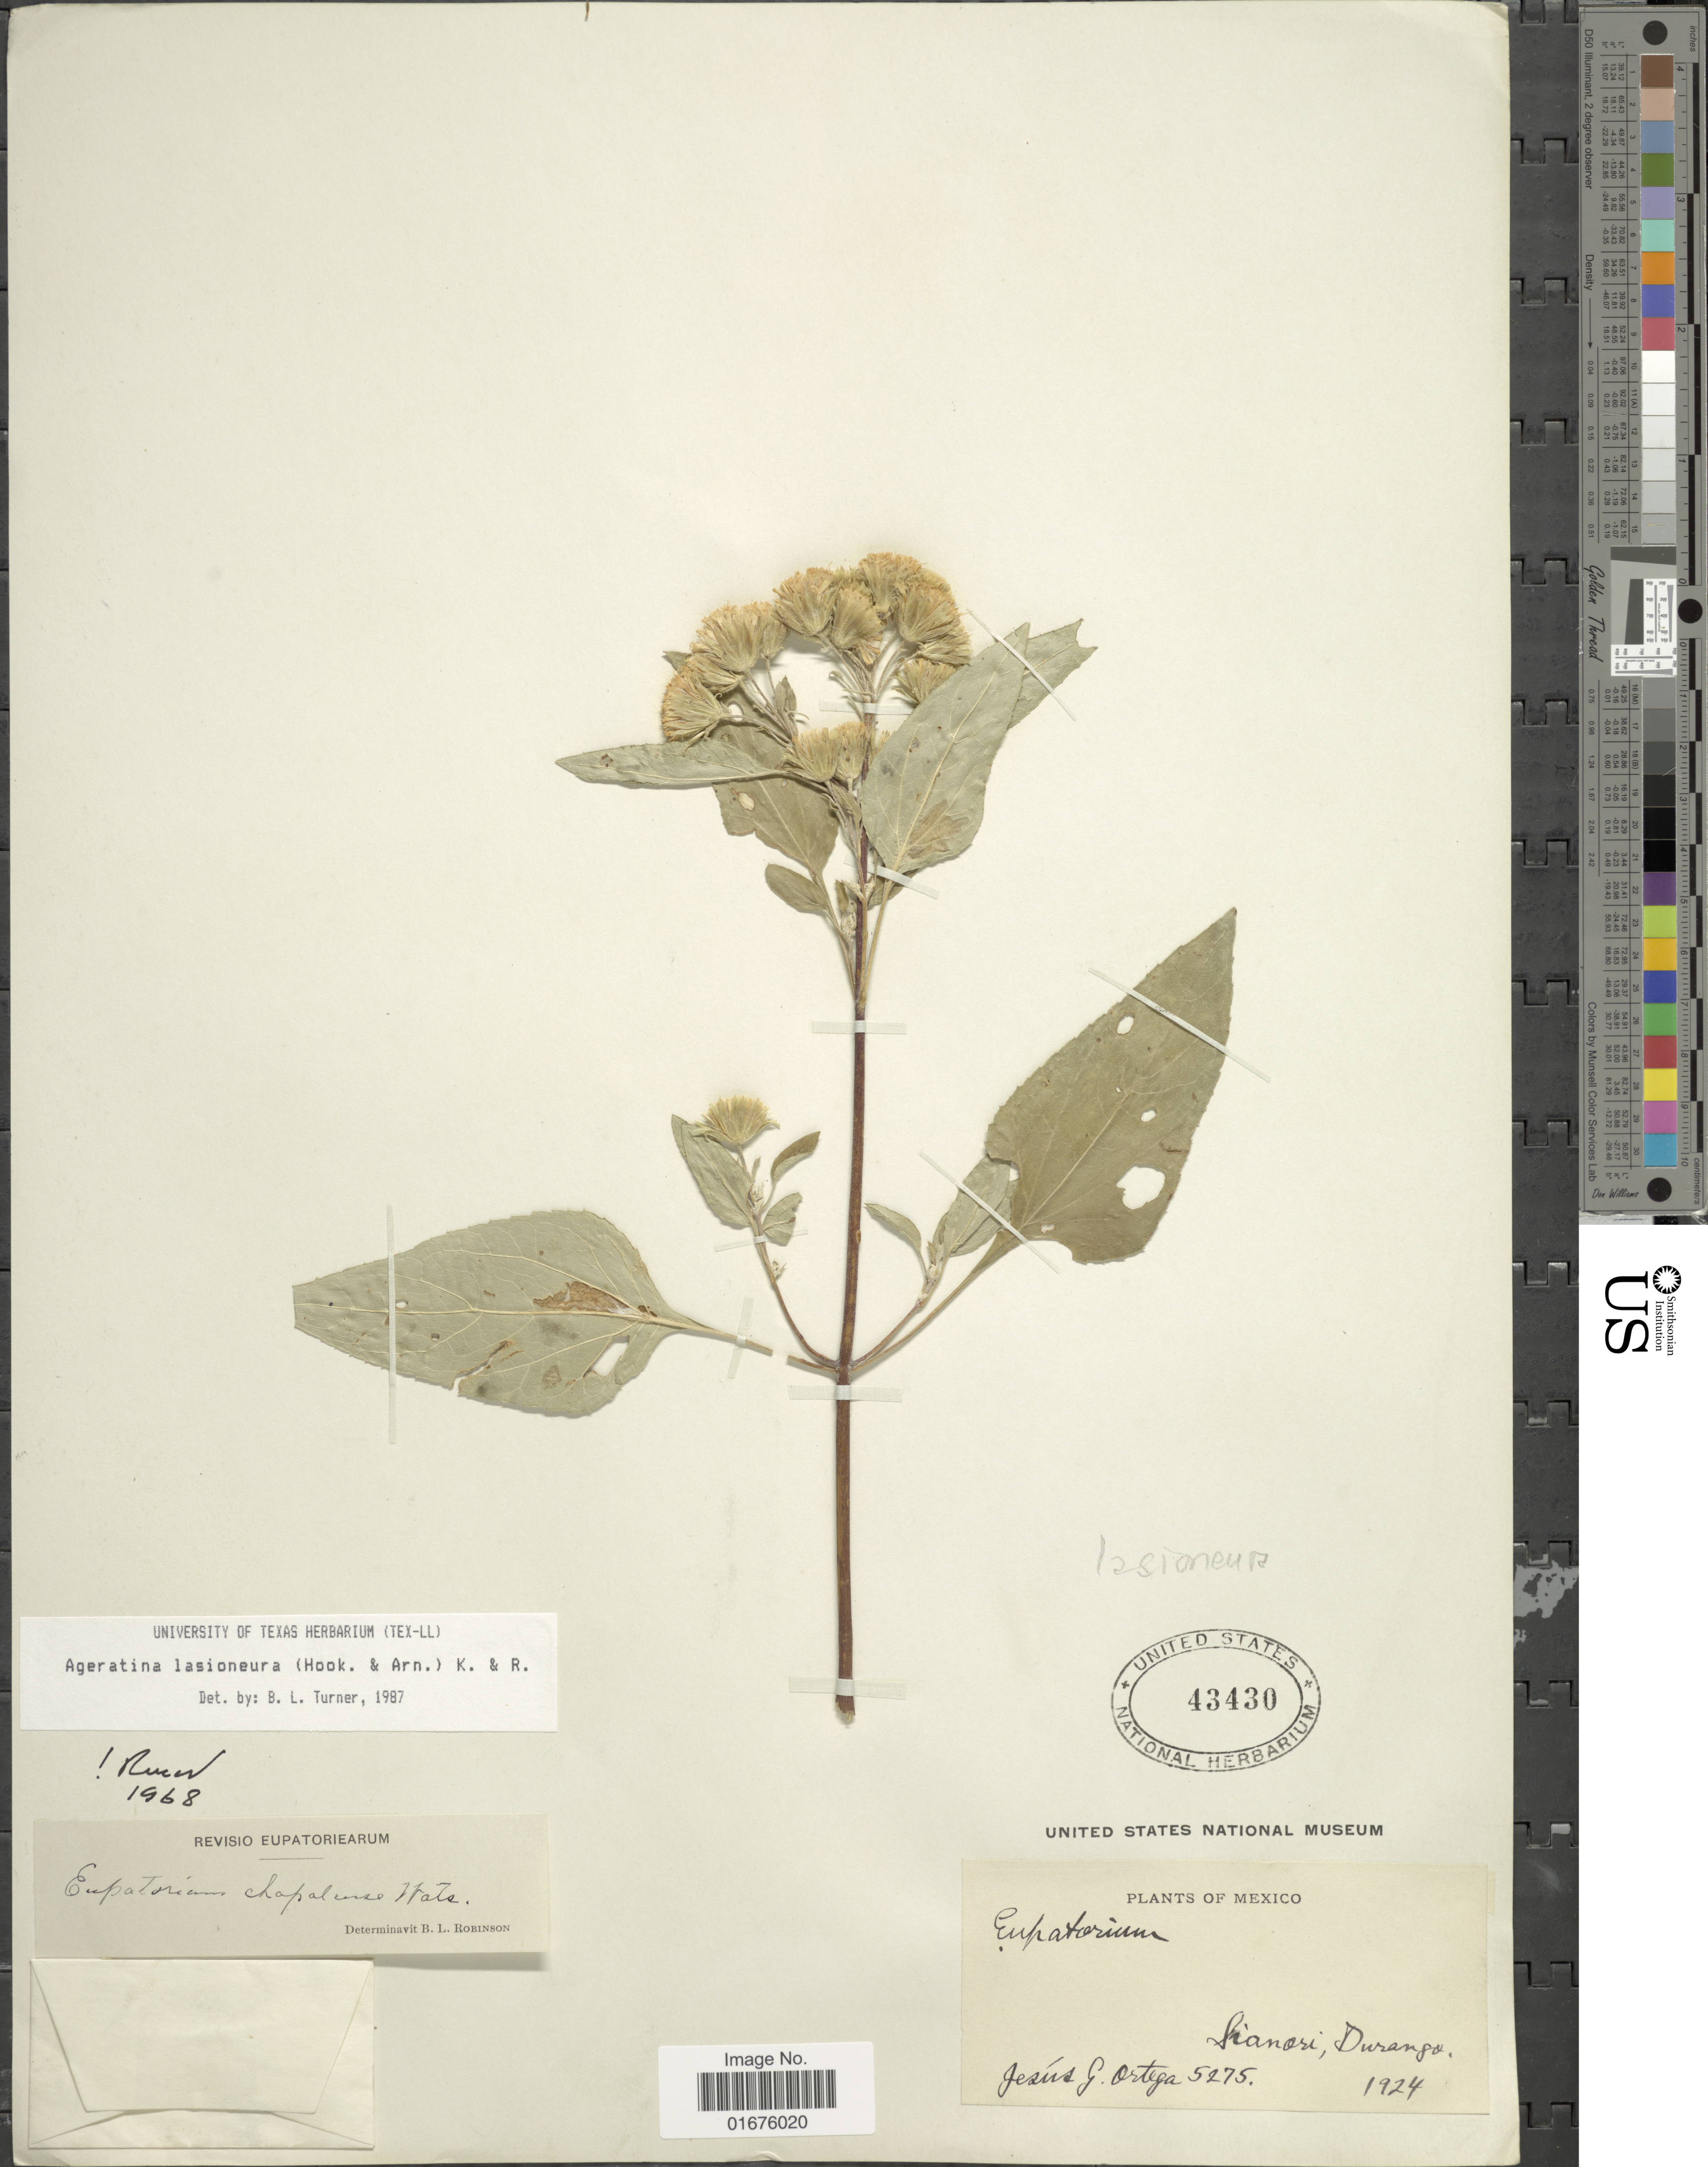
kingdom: Plantae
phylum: Tracheophyta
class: Magnoliopsida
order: Asterales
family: Asteraceae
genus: Ageratina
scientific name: Ageratina lasioneura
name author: (Hook. & Arn.) R.M. King & H. Rob.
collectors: J. Ortega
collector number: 5275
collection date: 1924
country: Mexico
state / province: Durango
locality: Sianori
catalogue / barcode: US 43430